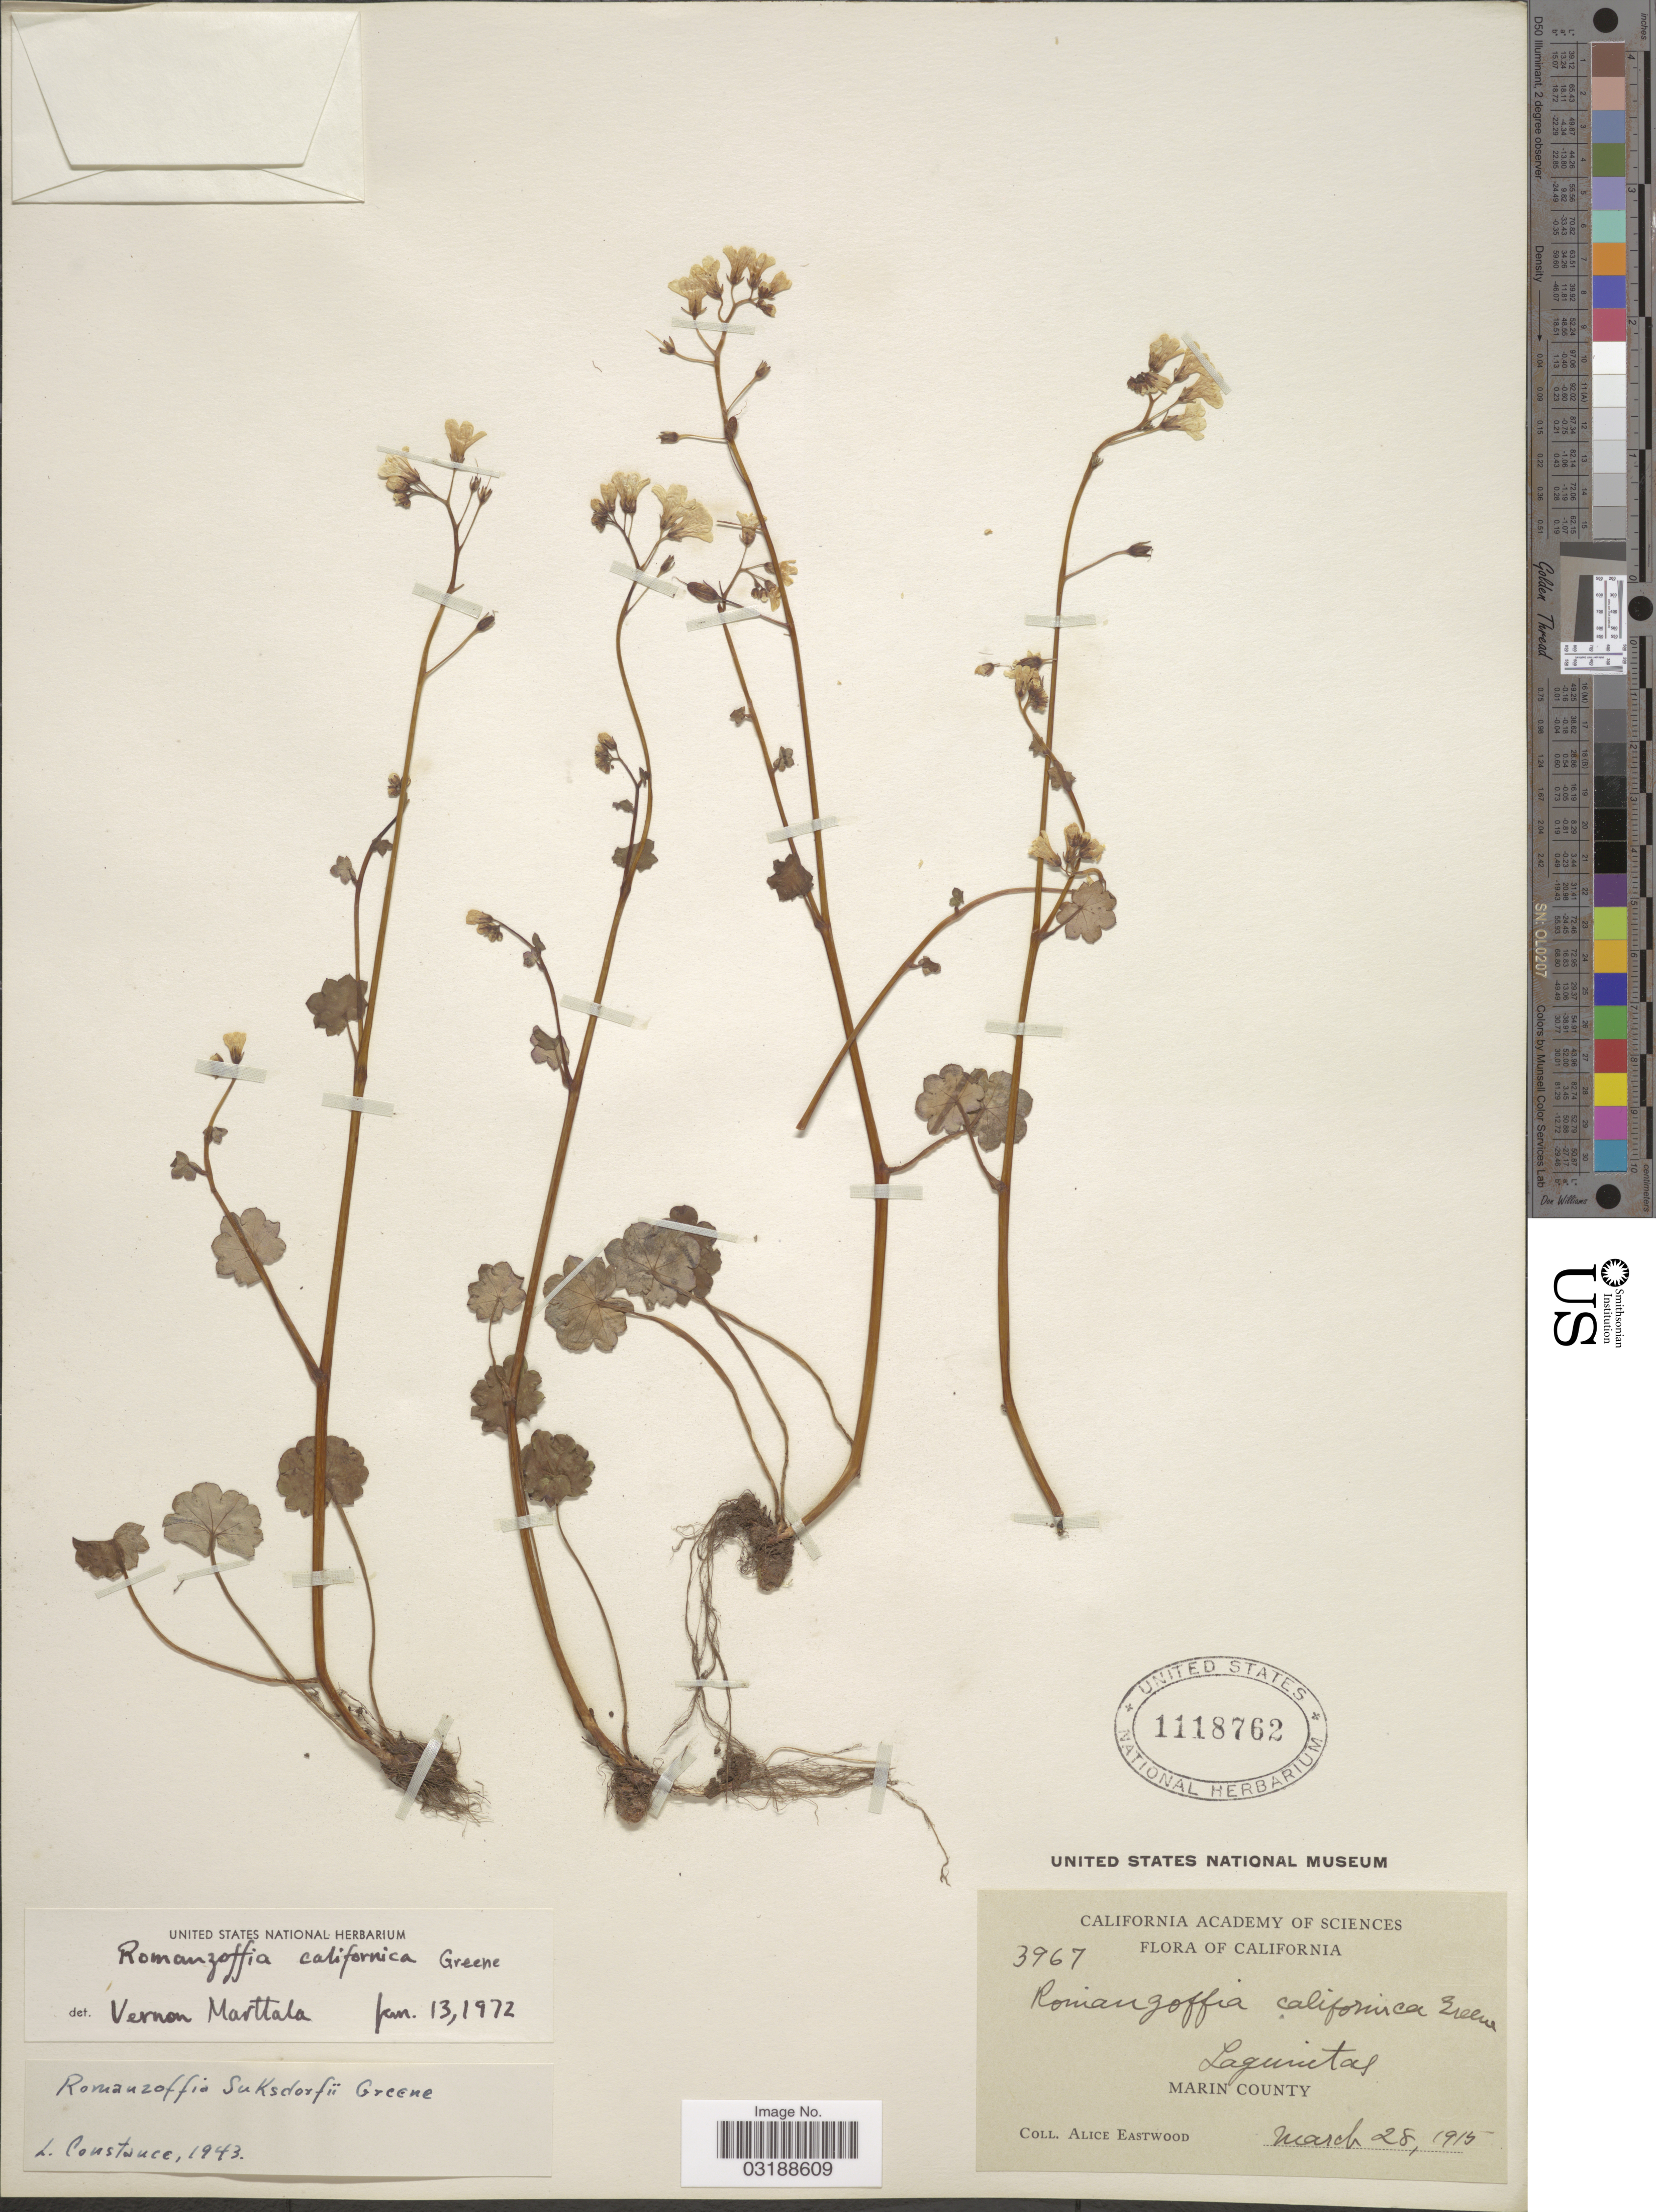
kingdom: Plantae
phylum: Tracheophyta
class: Magnoliopsida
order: Boraginales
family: Hydrophyllaceae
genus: Romanzoffia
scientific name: Romanzoffia californica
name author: Greene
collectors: A. Eastwood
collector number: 3967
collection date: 1915-03-28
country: United States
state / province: California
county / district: Marin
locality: Laguintas, Marin County.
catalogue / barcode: US 1118762